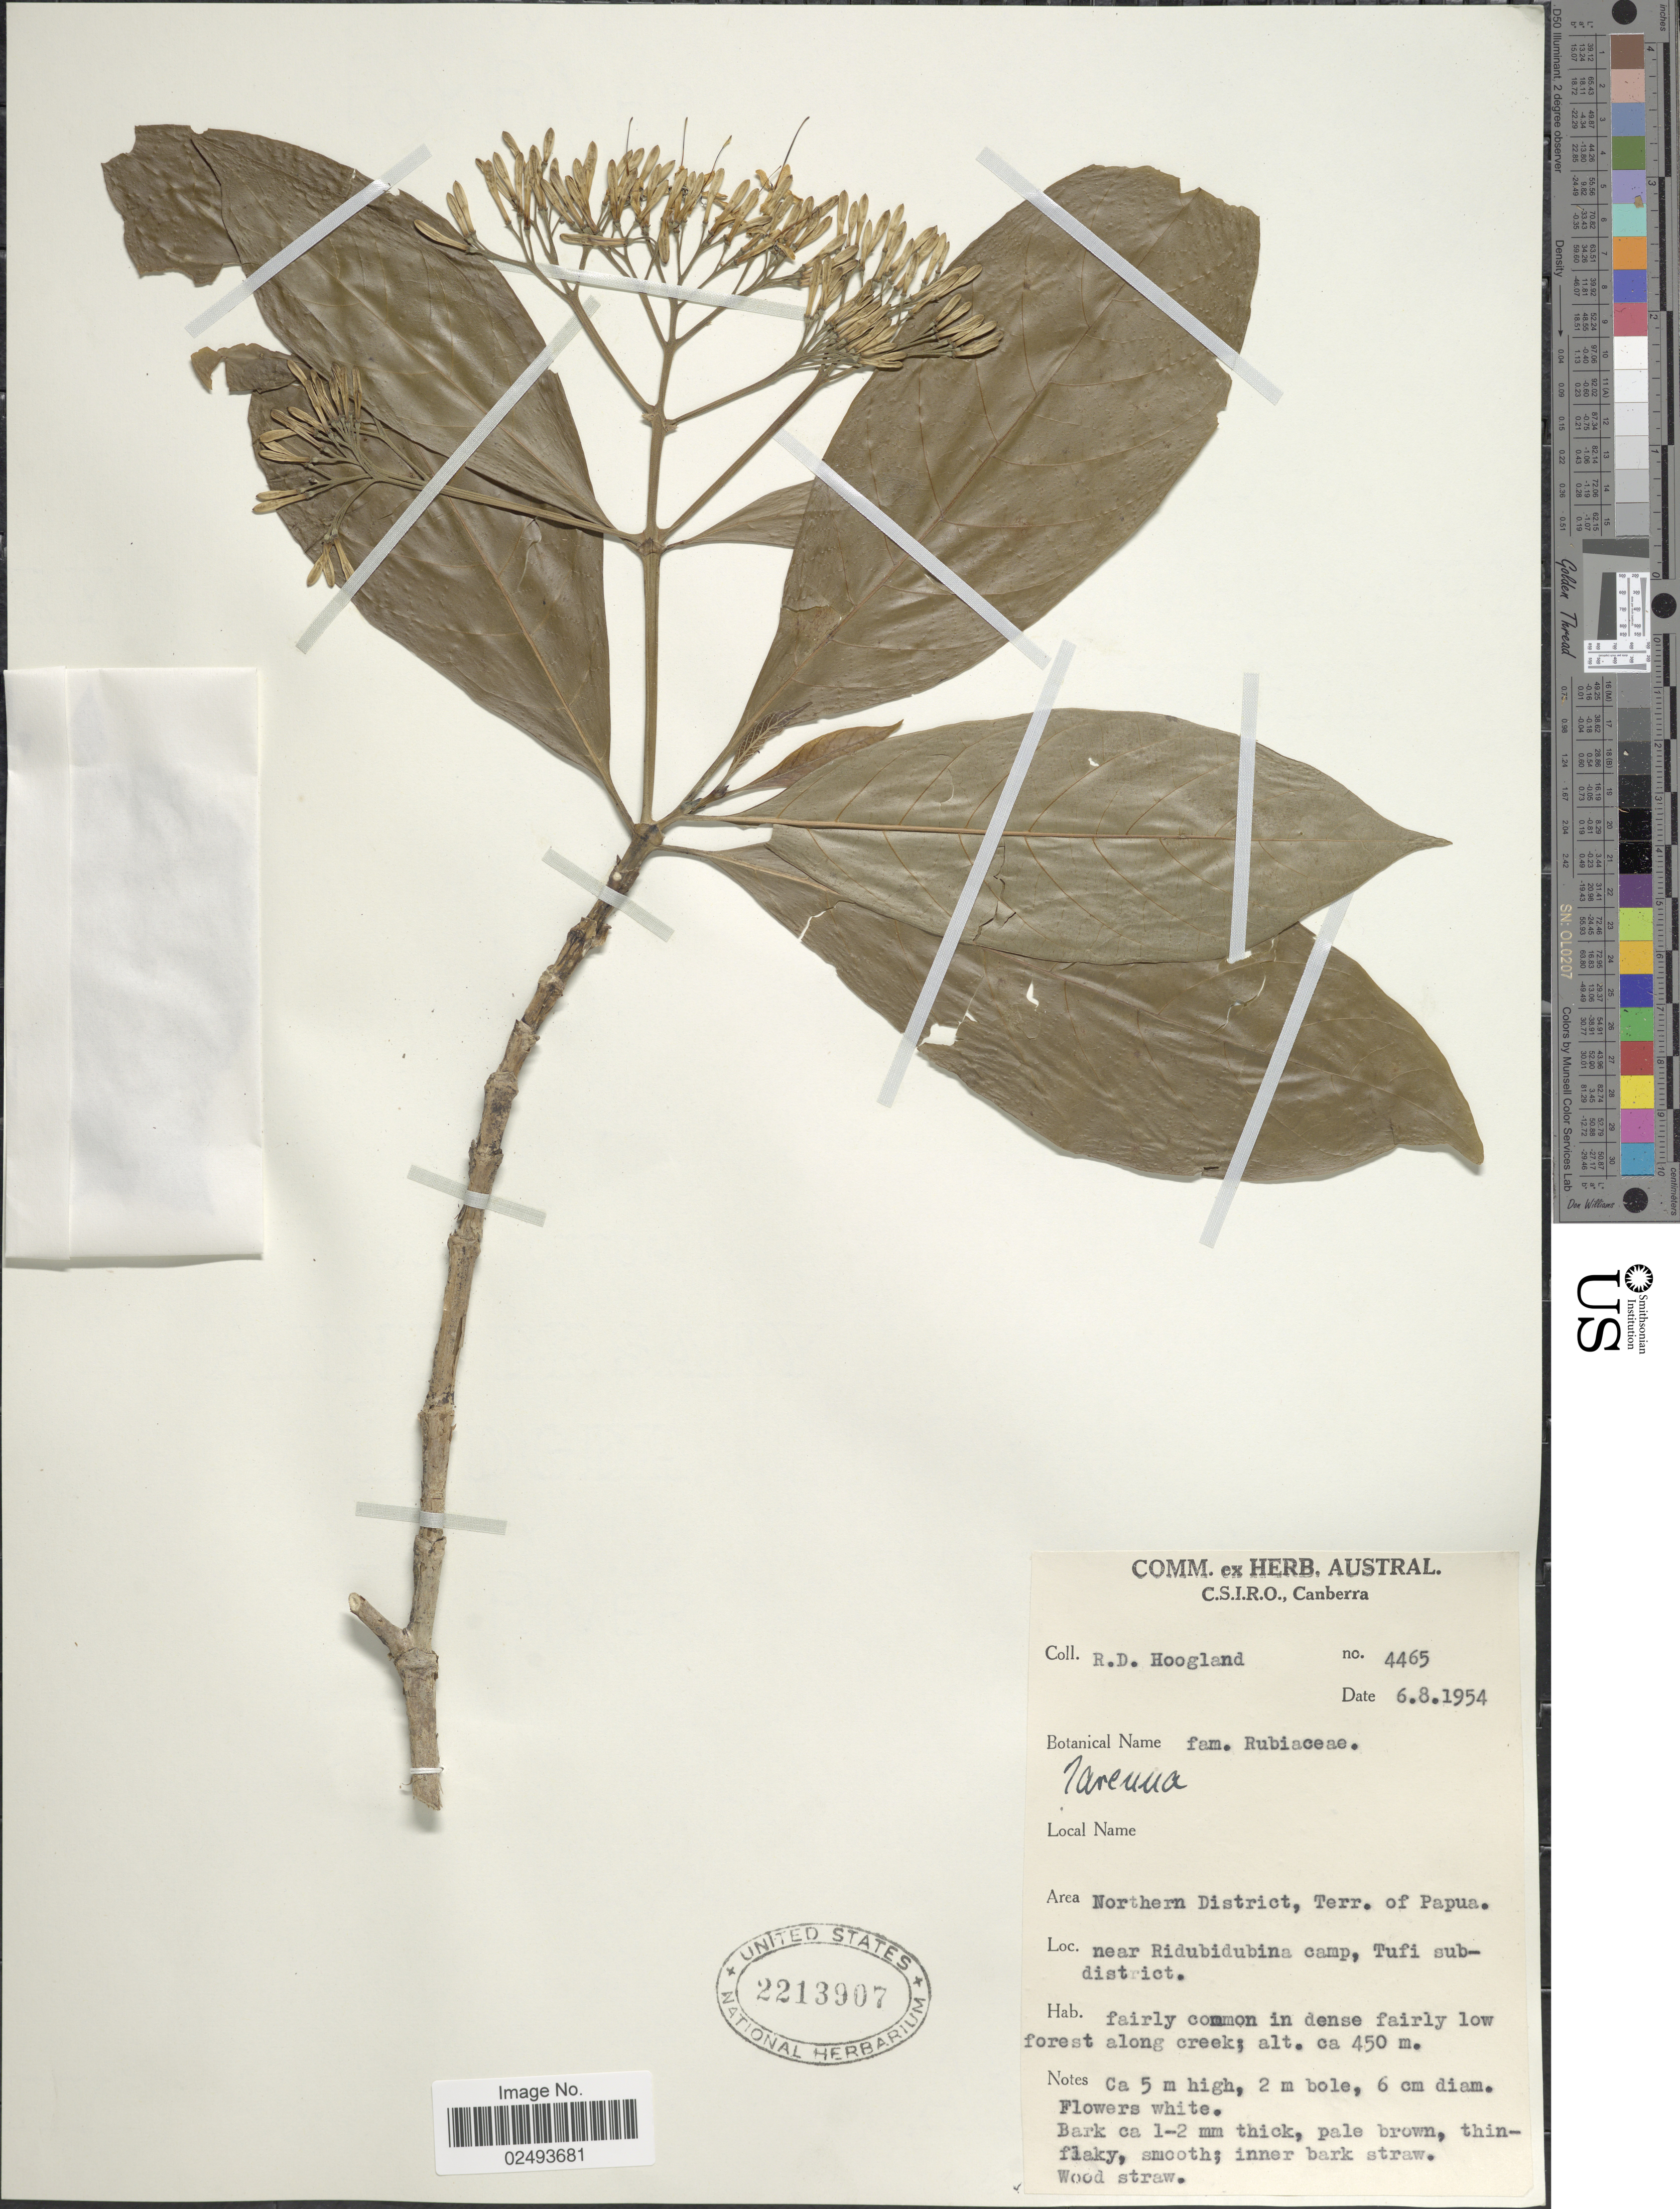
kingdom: Plantae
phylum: Tracheophyta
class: Magnoliopsida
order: Gentianales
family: Rubiaceae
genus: Tarenna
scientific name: Tarenna sambucina var. papuana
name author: Fosberg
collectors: R. D. Hoogland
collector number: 4465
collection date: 1954-08-06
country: Papua New Guinea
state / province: Northern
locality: Northern District, Terr. of Papua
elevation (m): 450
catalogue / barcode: US 2213907